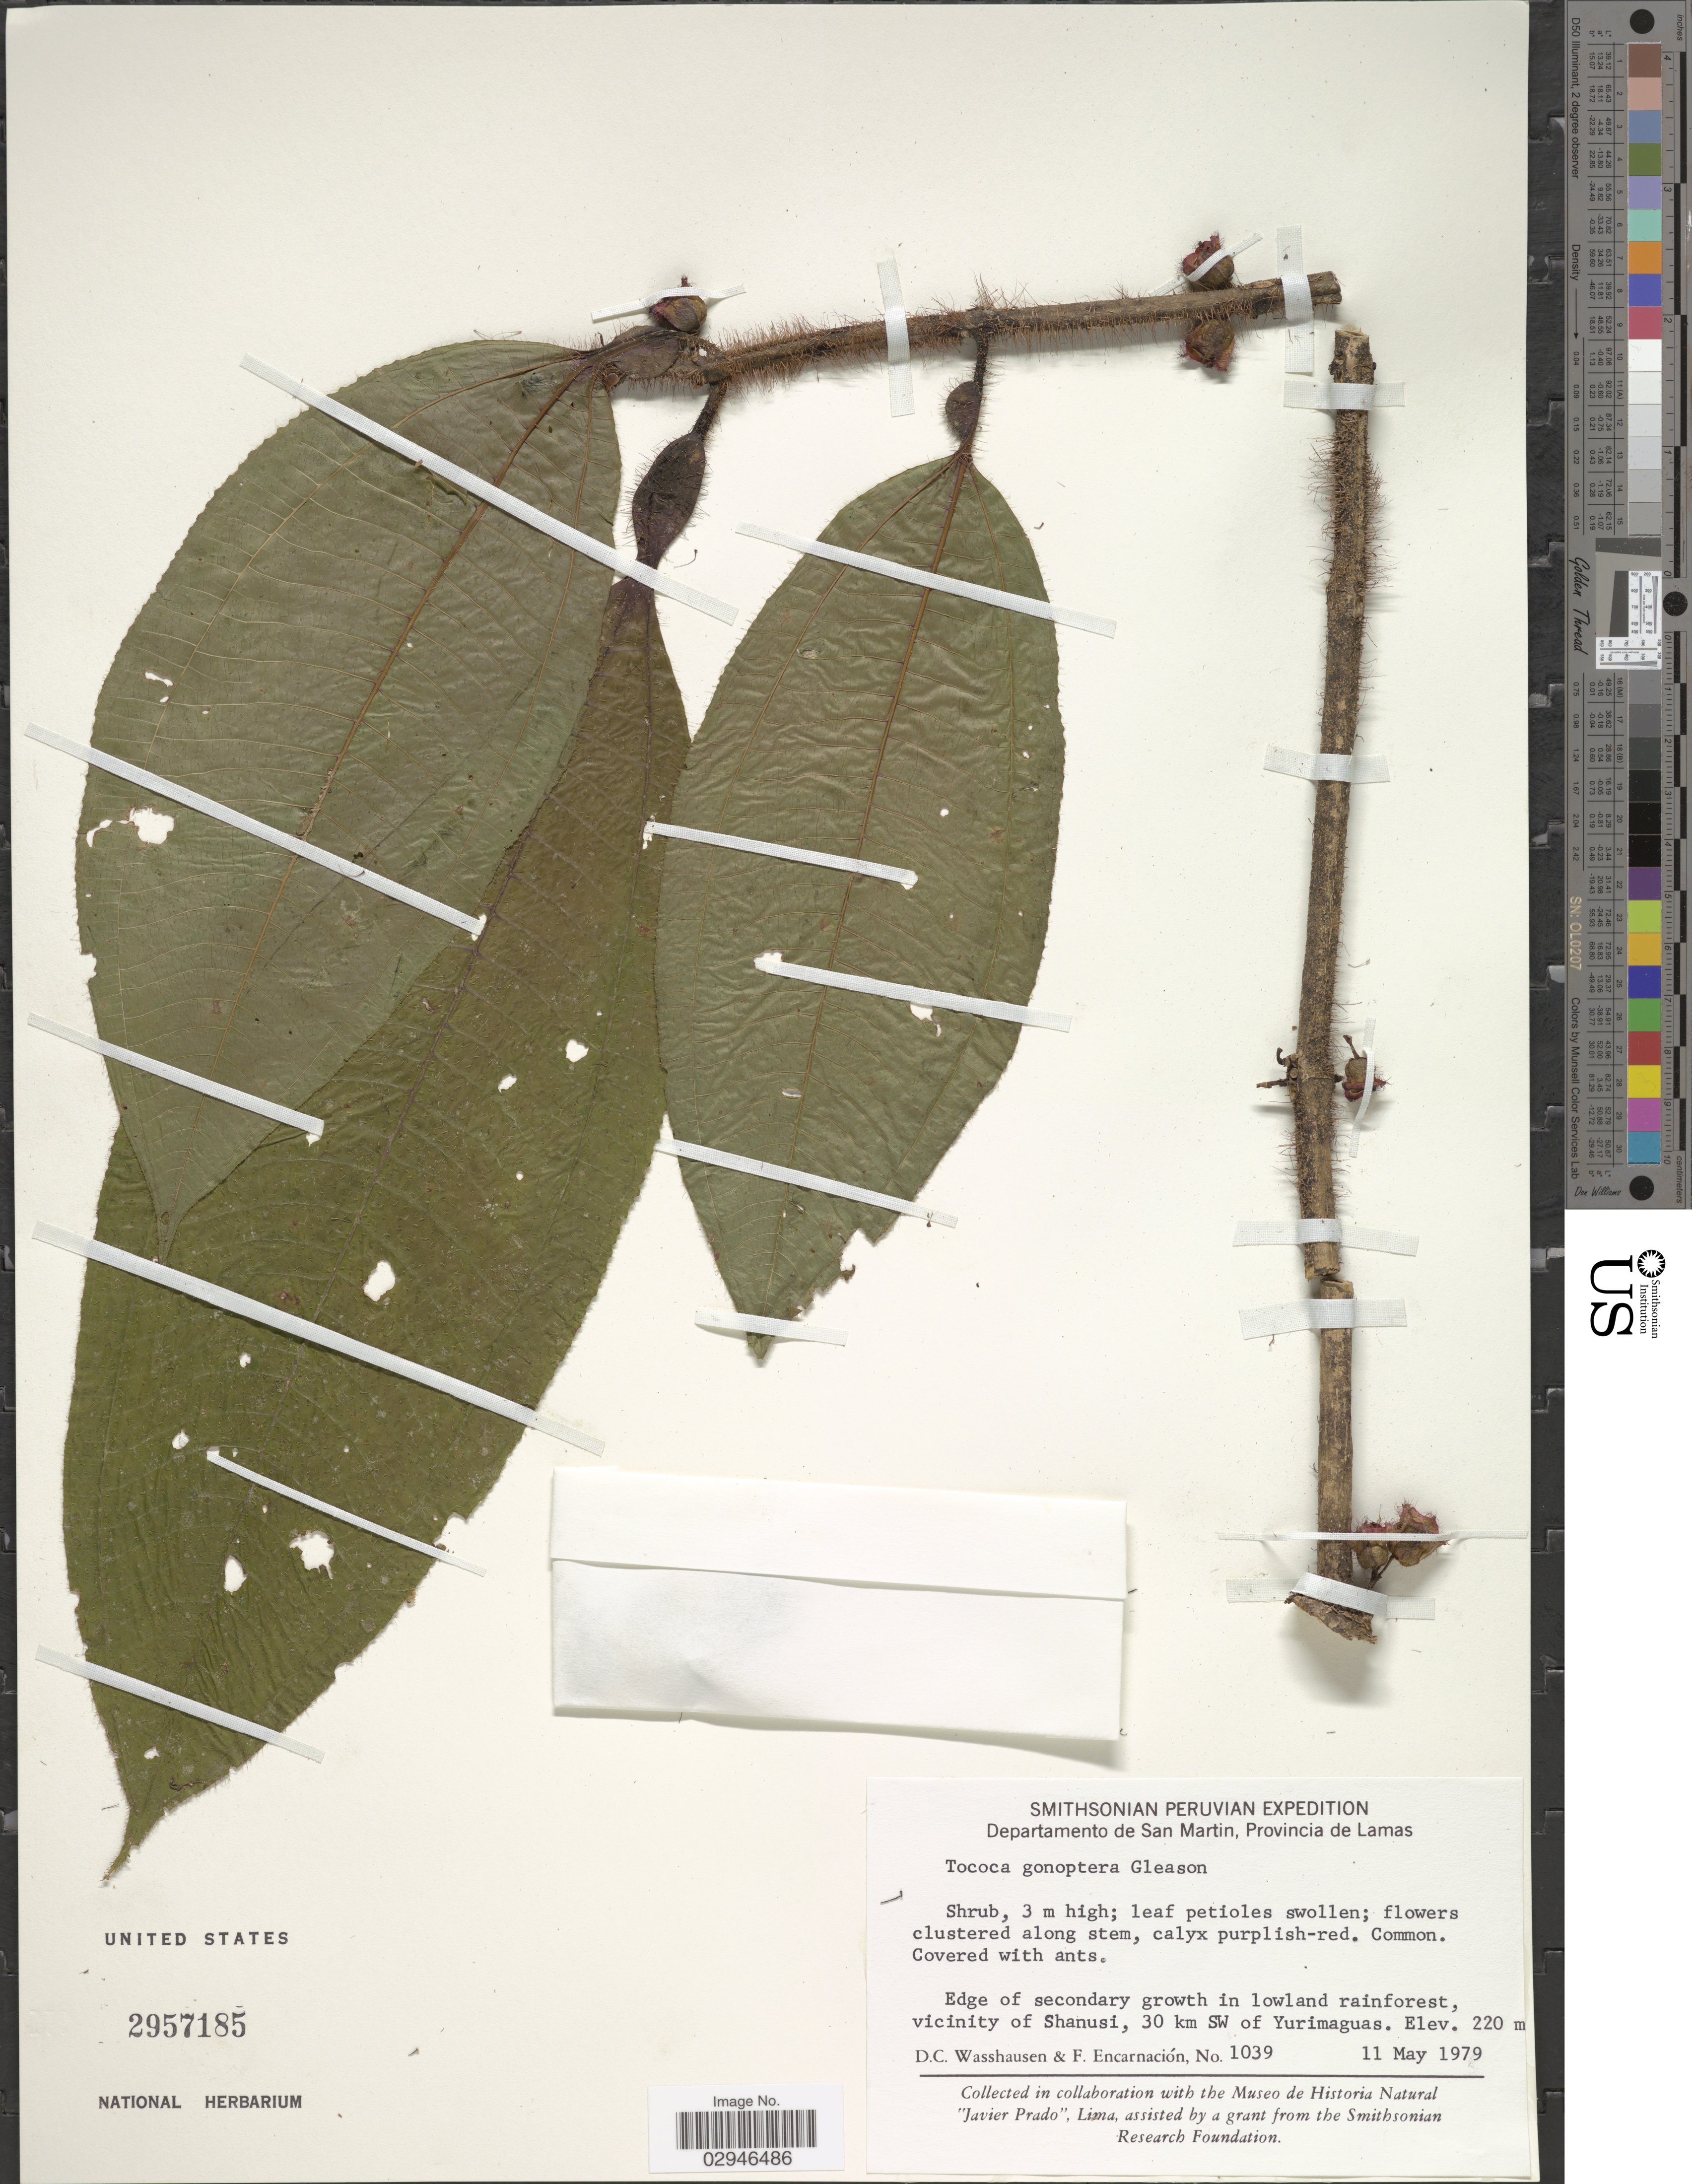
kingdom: Plantae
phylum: Tracheophyta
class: Magnoliopsida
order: Myrtales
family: Melastomataceae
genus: Tococa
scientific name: Tococa gonoptera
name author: Gleason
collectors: D. C. Wasshausen & F. Encarnación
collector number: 1039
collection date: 1979-05-11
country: Peru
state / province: San Martín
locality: Departamento de San Martin, Provincia de Lamas, Edge of secondary growth in lowland rainforest, vicinity of Shanusi, 30 km SW of Yurimaguas.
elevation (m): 220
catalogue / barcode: US 2957185